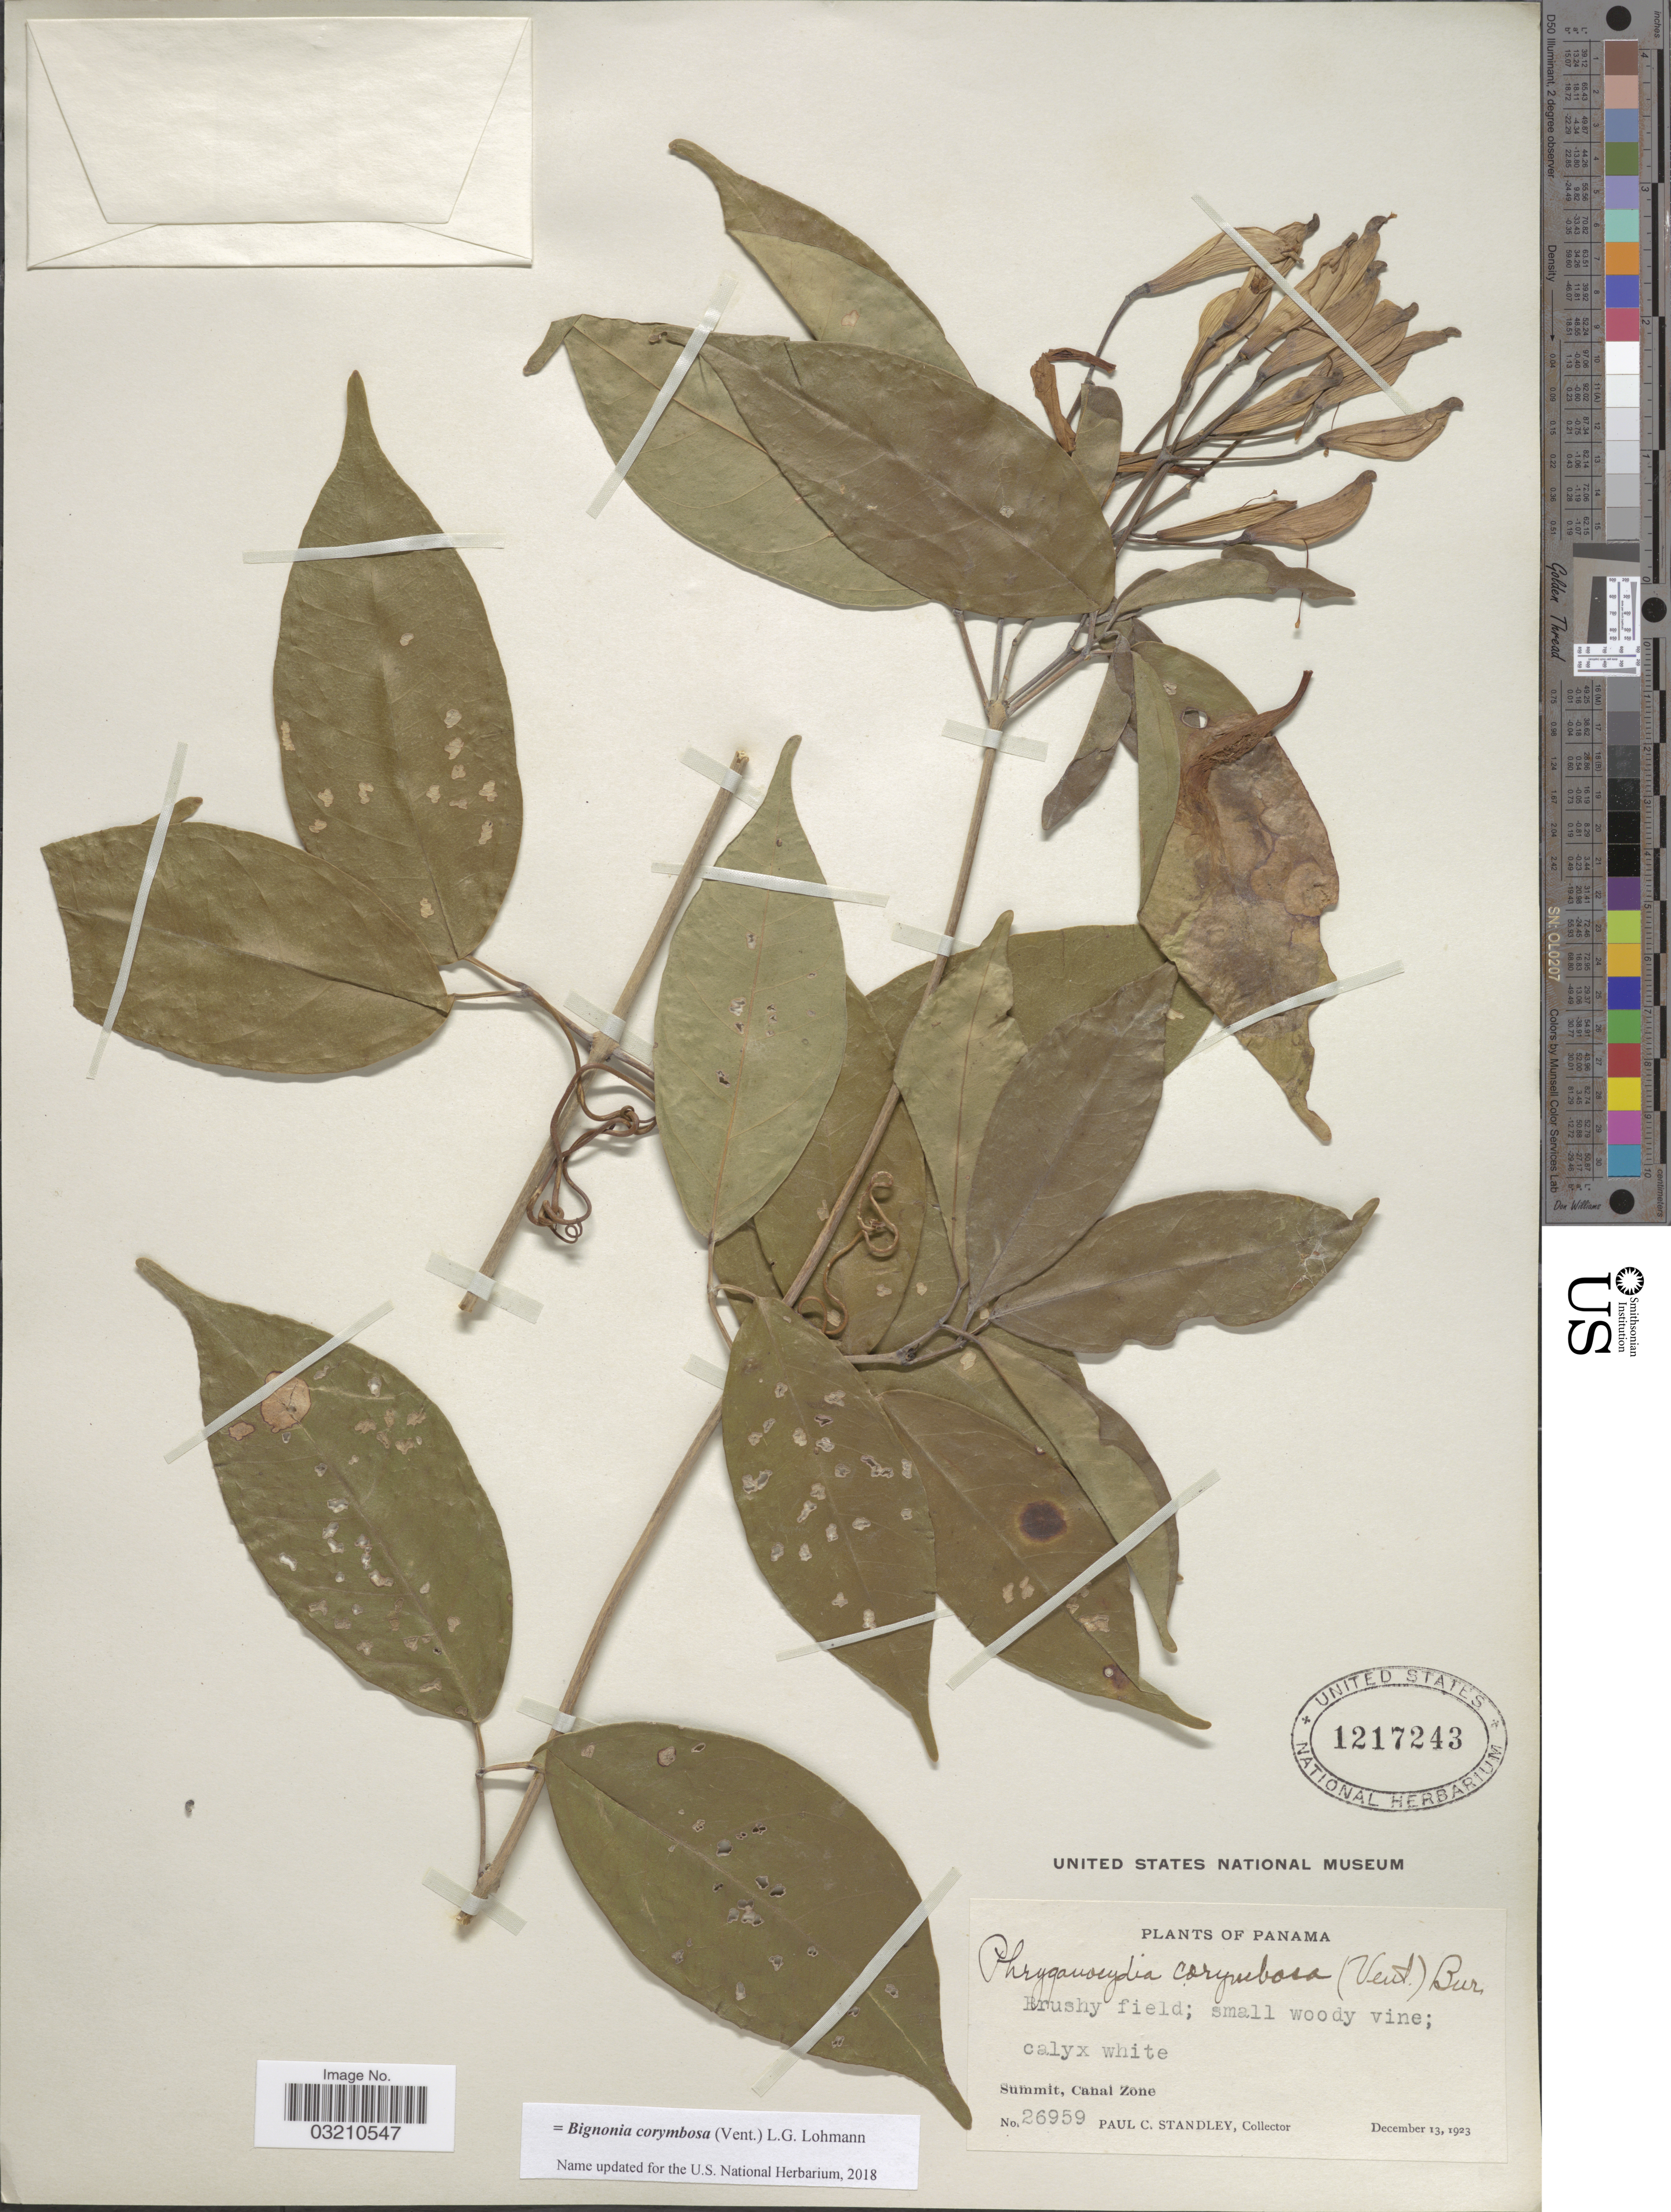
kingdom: Plantae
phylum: Tracheophyta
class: Magnoliopsida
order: Lamiales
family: Bignoniaceae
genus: Bignonia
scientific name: Bignonia corymbosa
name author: (Vent.) L.G. Lohmann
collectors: P. C. Standley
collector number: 26959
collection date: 1923-12-13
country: Panama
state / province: Colón / Panamá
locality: Summit, Canal Zone.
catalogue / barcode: US 1217243